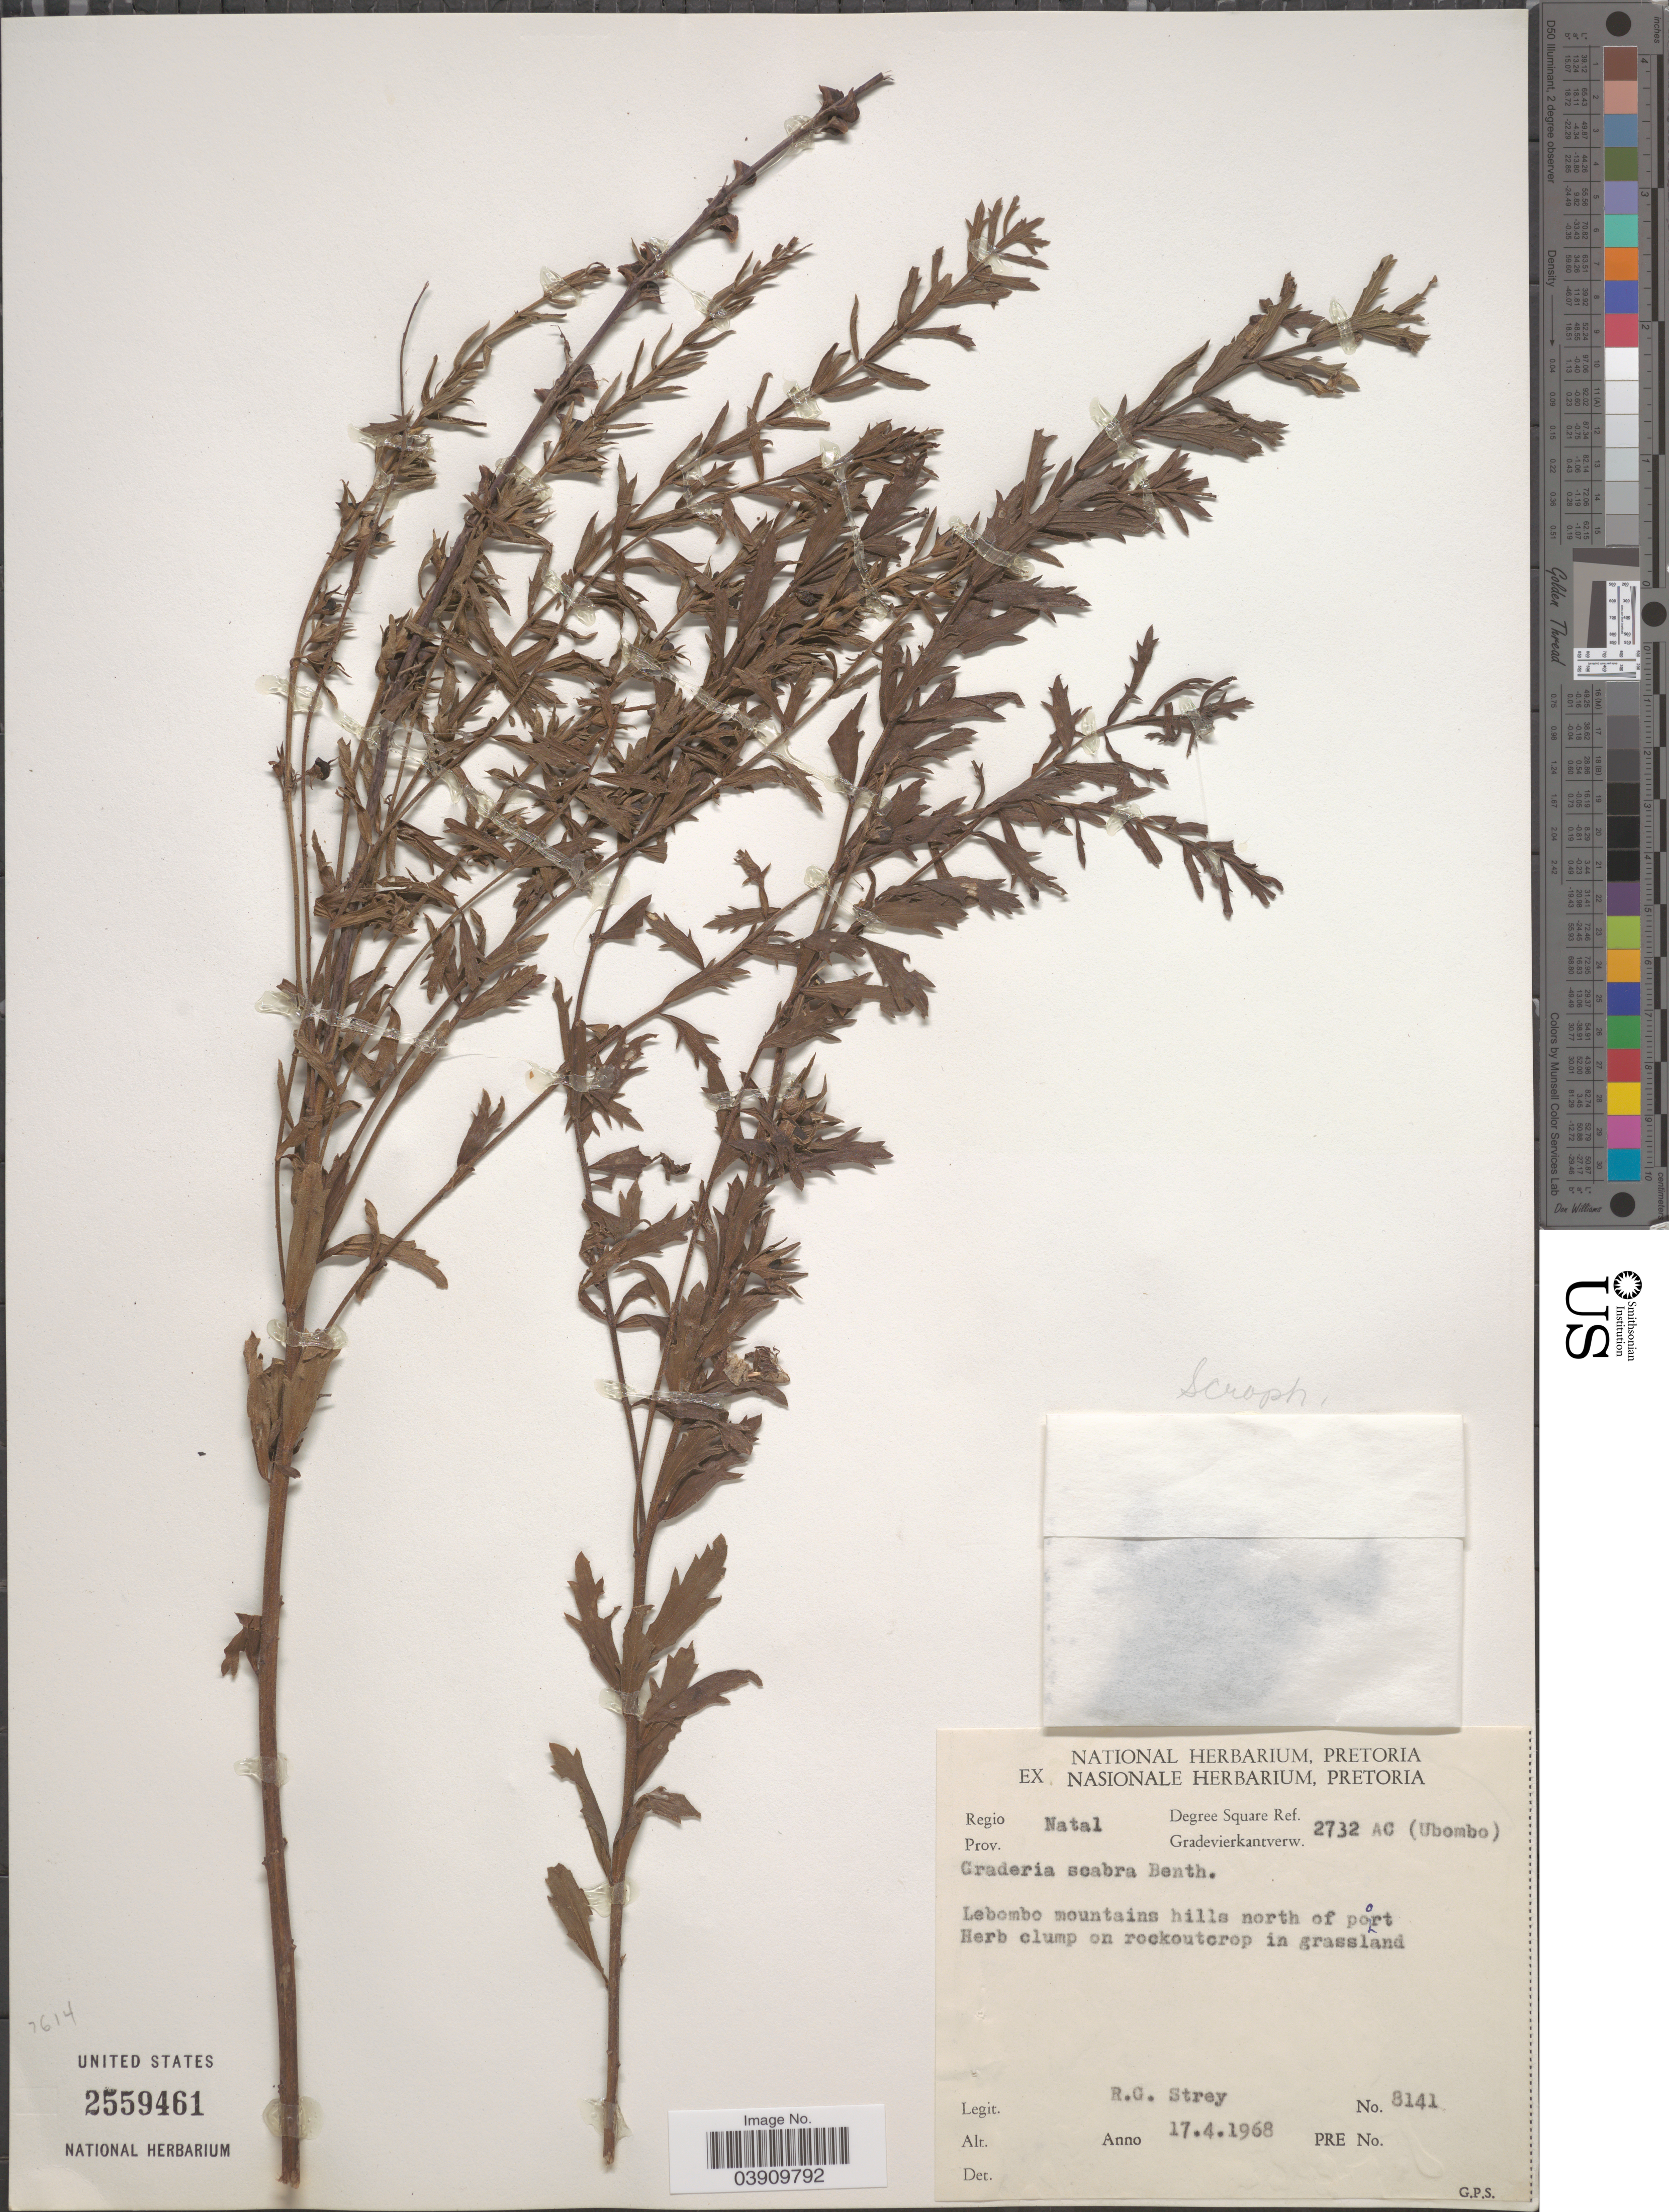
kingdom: Plantae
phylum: Tracheophyta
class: Magnoliopsida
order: Lamiales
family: Orobanchaceae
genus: Graderia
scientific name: Graderia scabra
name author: Benth.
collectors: R. G. Strey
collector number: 8141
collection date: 1968-04-17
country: South Africa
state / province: KwaZulu-Natal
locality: Regio Natal. Degree Square Ref. 2732 AC (Ubombo). Lebombo mountains hills north of poort.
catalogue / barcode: US 2559461